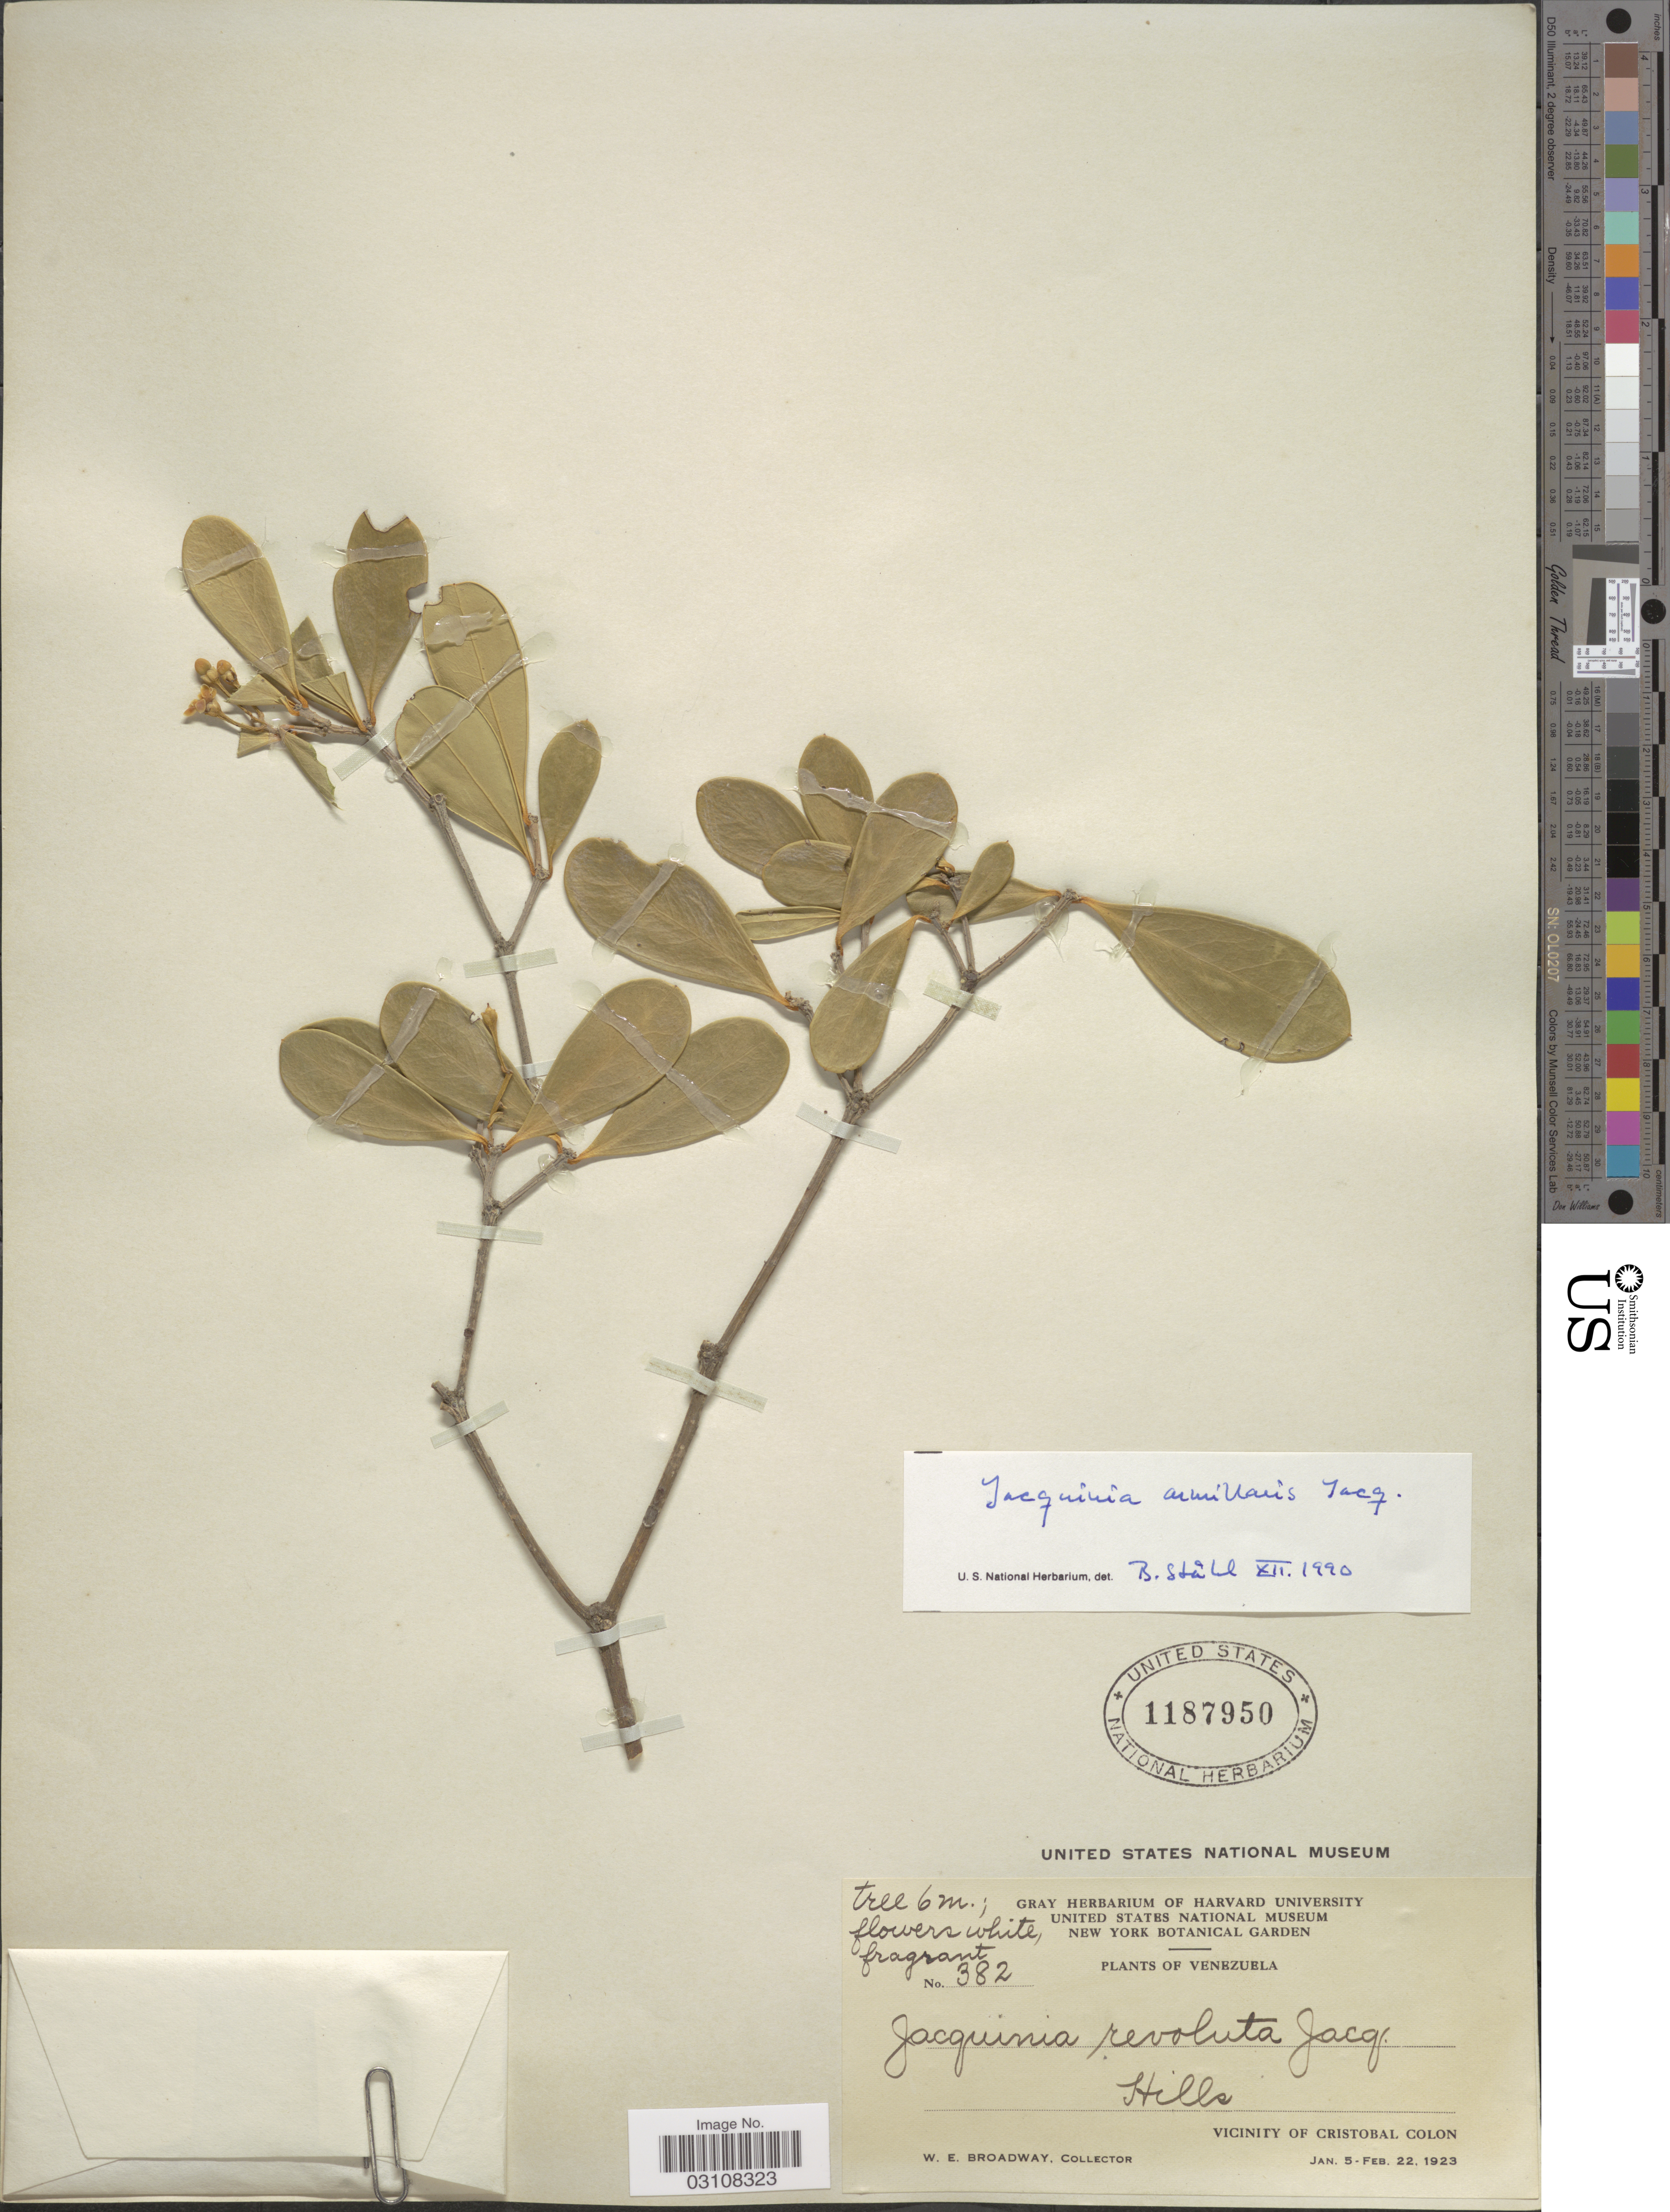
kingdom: Plantae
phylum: Tracheophyta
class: Magnoliopsida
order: Ericales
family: Primulaceae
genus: Jacquinia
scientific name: Jacquinia armillaris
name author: Jacq.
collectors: W. E. Broadway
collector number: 382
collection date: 1923-01-05/1923-02-22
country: Venezuela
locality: Hills. Vicinity of Cristobal Colon.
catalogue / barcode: US 1187950